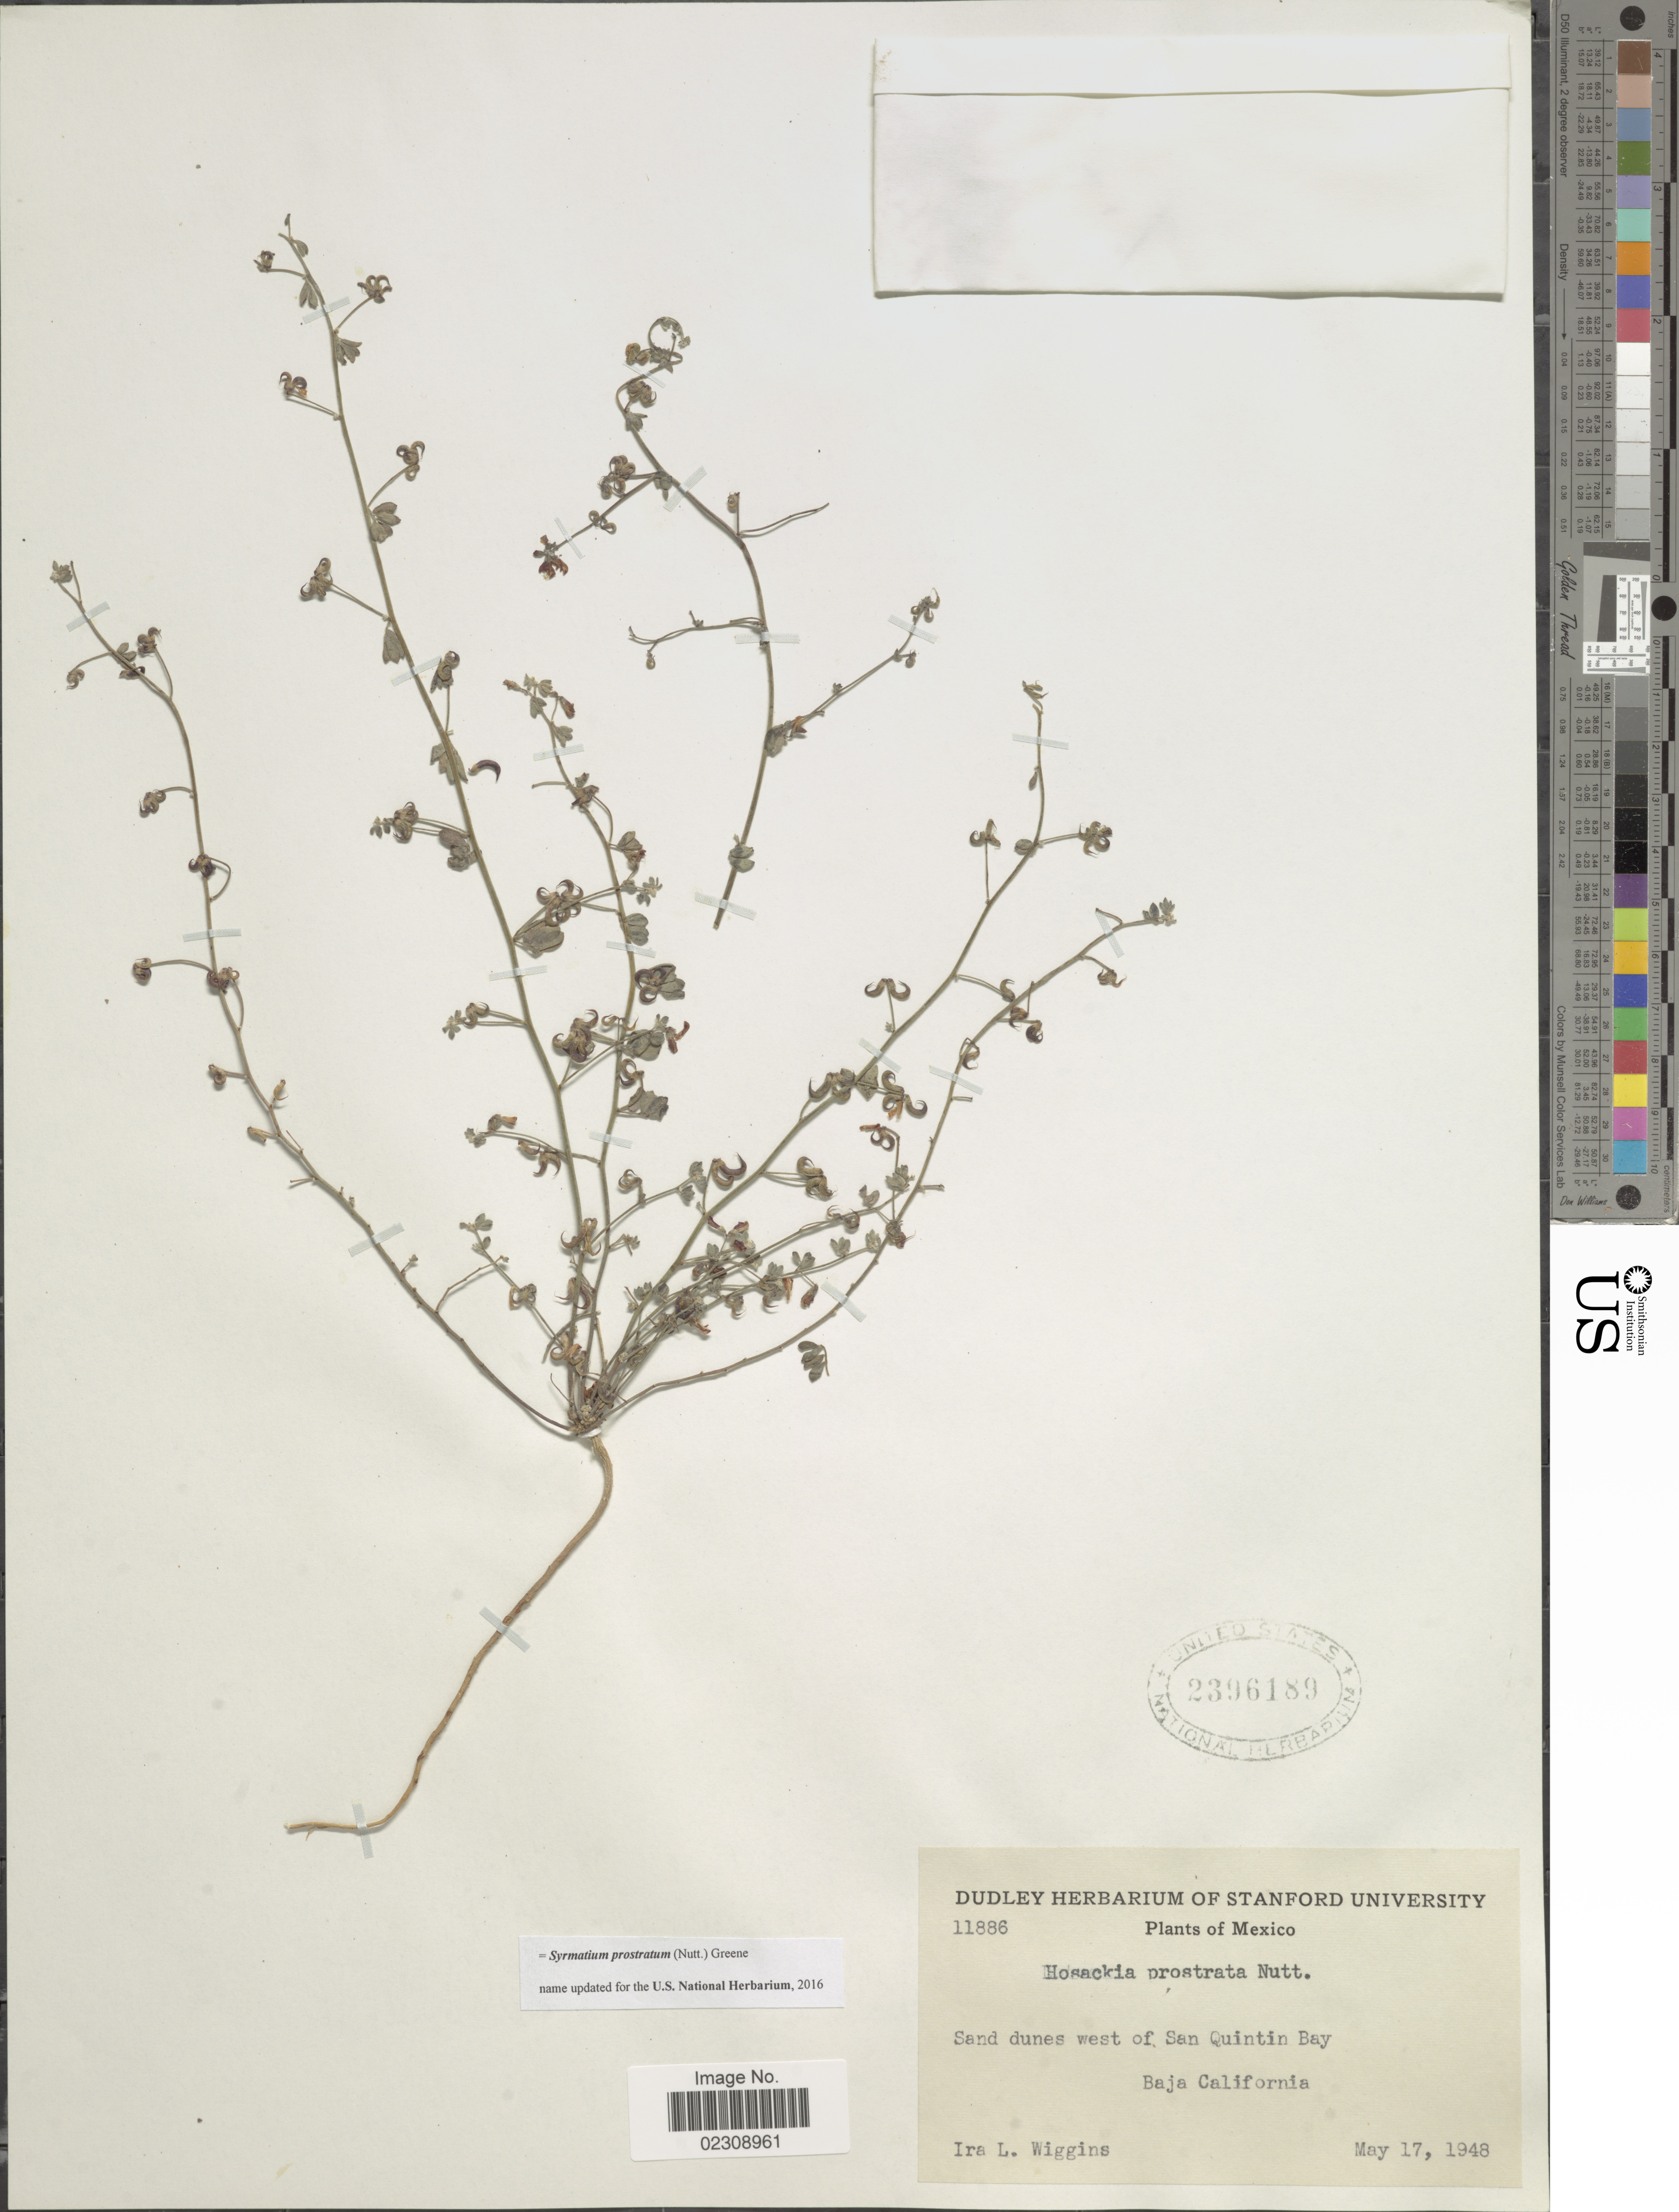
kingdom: Plantae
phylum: Tracheophyta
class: Magnoliopsida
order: Fabales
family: Fabaceae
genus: Syrmatium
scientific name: Syrmatium prostratum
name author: (Nutt.) Greene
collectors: I. L. Wiggins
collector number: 11886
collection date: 1948-05-17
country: Mexico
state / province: Baja California Norte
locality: Sand dunes west of San Quintin Bay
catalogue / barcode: US 2396189